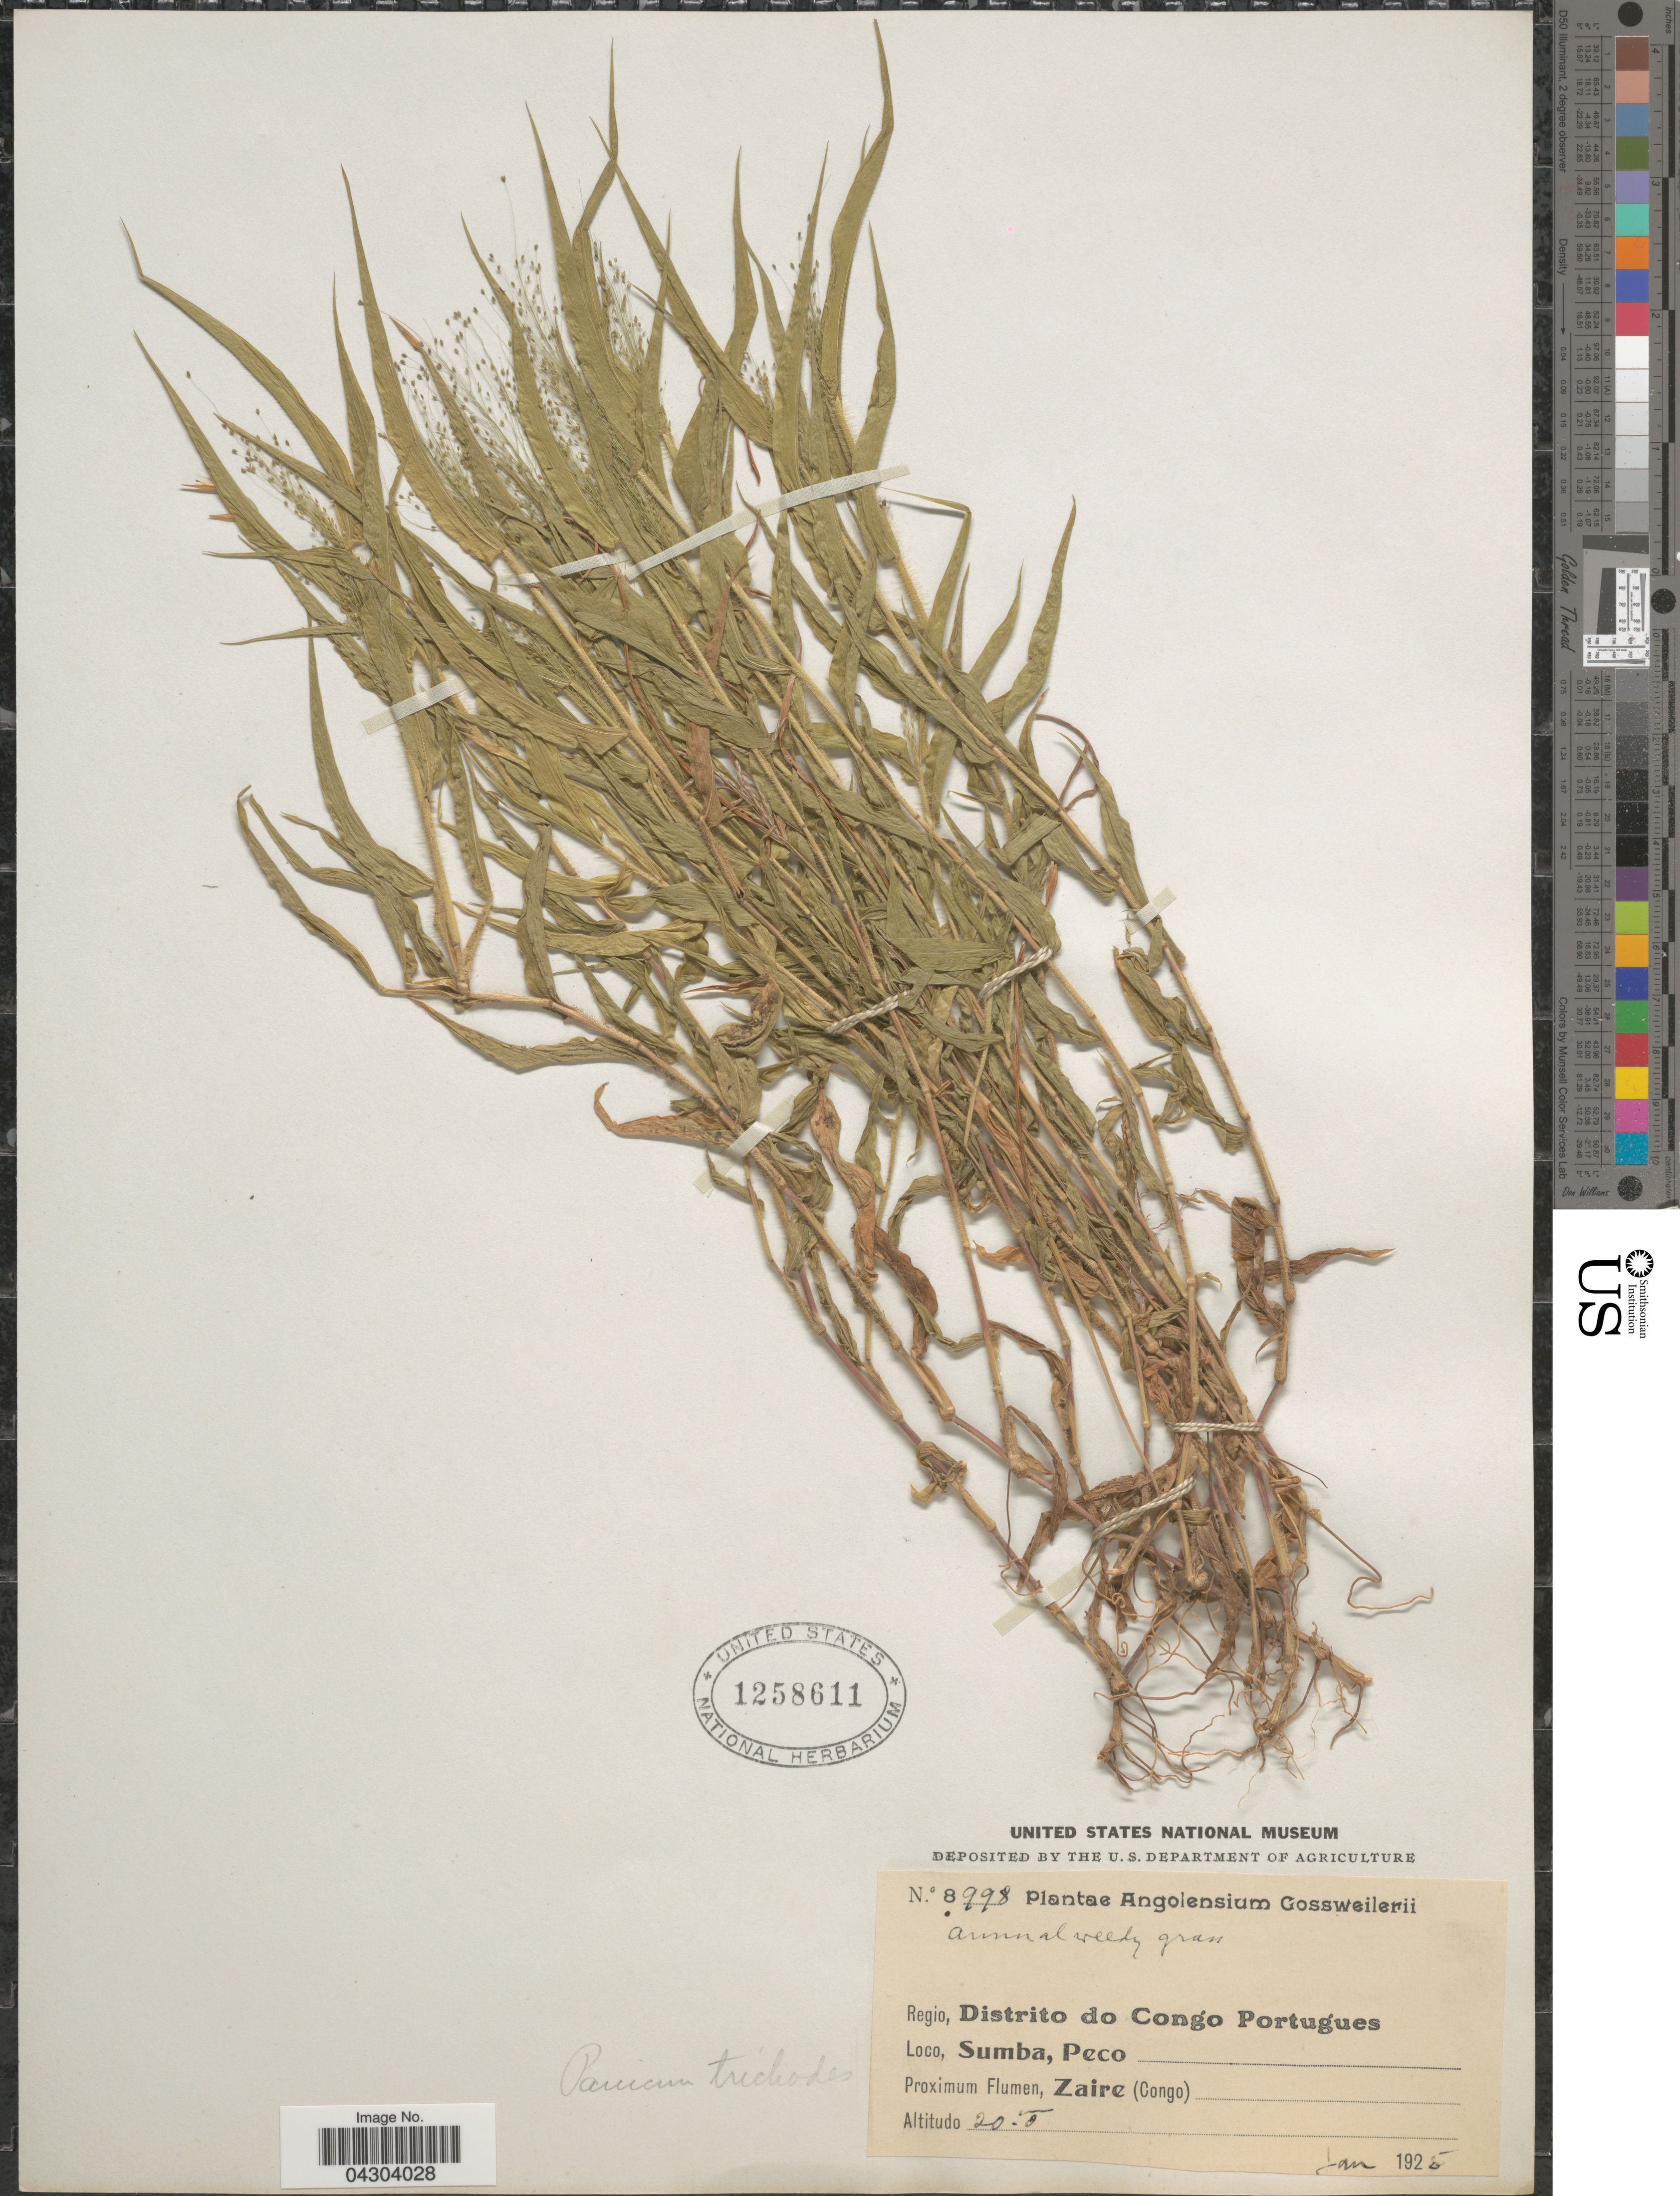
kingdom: Plantae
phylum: Tracheophyta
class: Liliopsida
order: Poales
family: Poaceae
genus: Panicum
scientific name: Panicum trichoides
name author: Sw.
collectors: -. Gossweiler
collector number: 8998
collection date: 1928-01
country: Angola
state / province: Zaire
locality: Regio, Distrito do Congo Portugues. Sumba, Peco. Proximum Flumen, Zaire (Congo).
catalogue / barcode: US 1258611